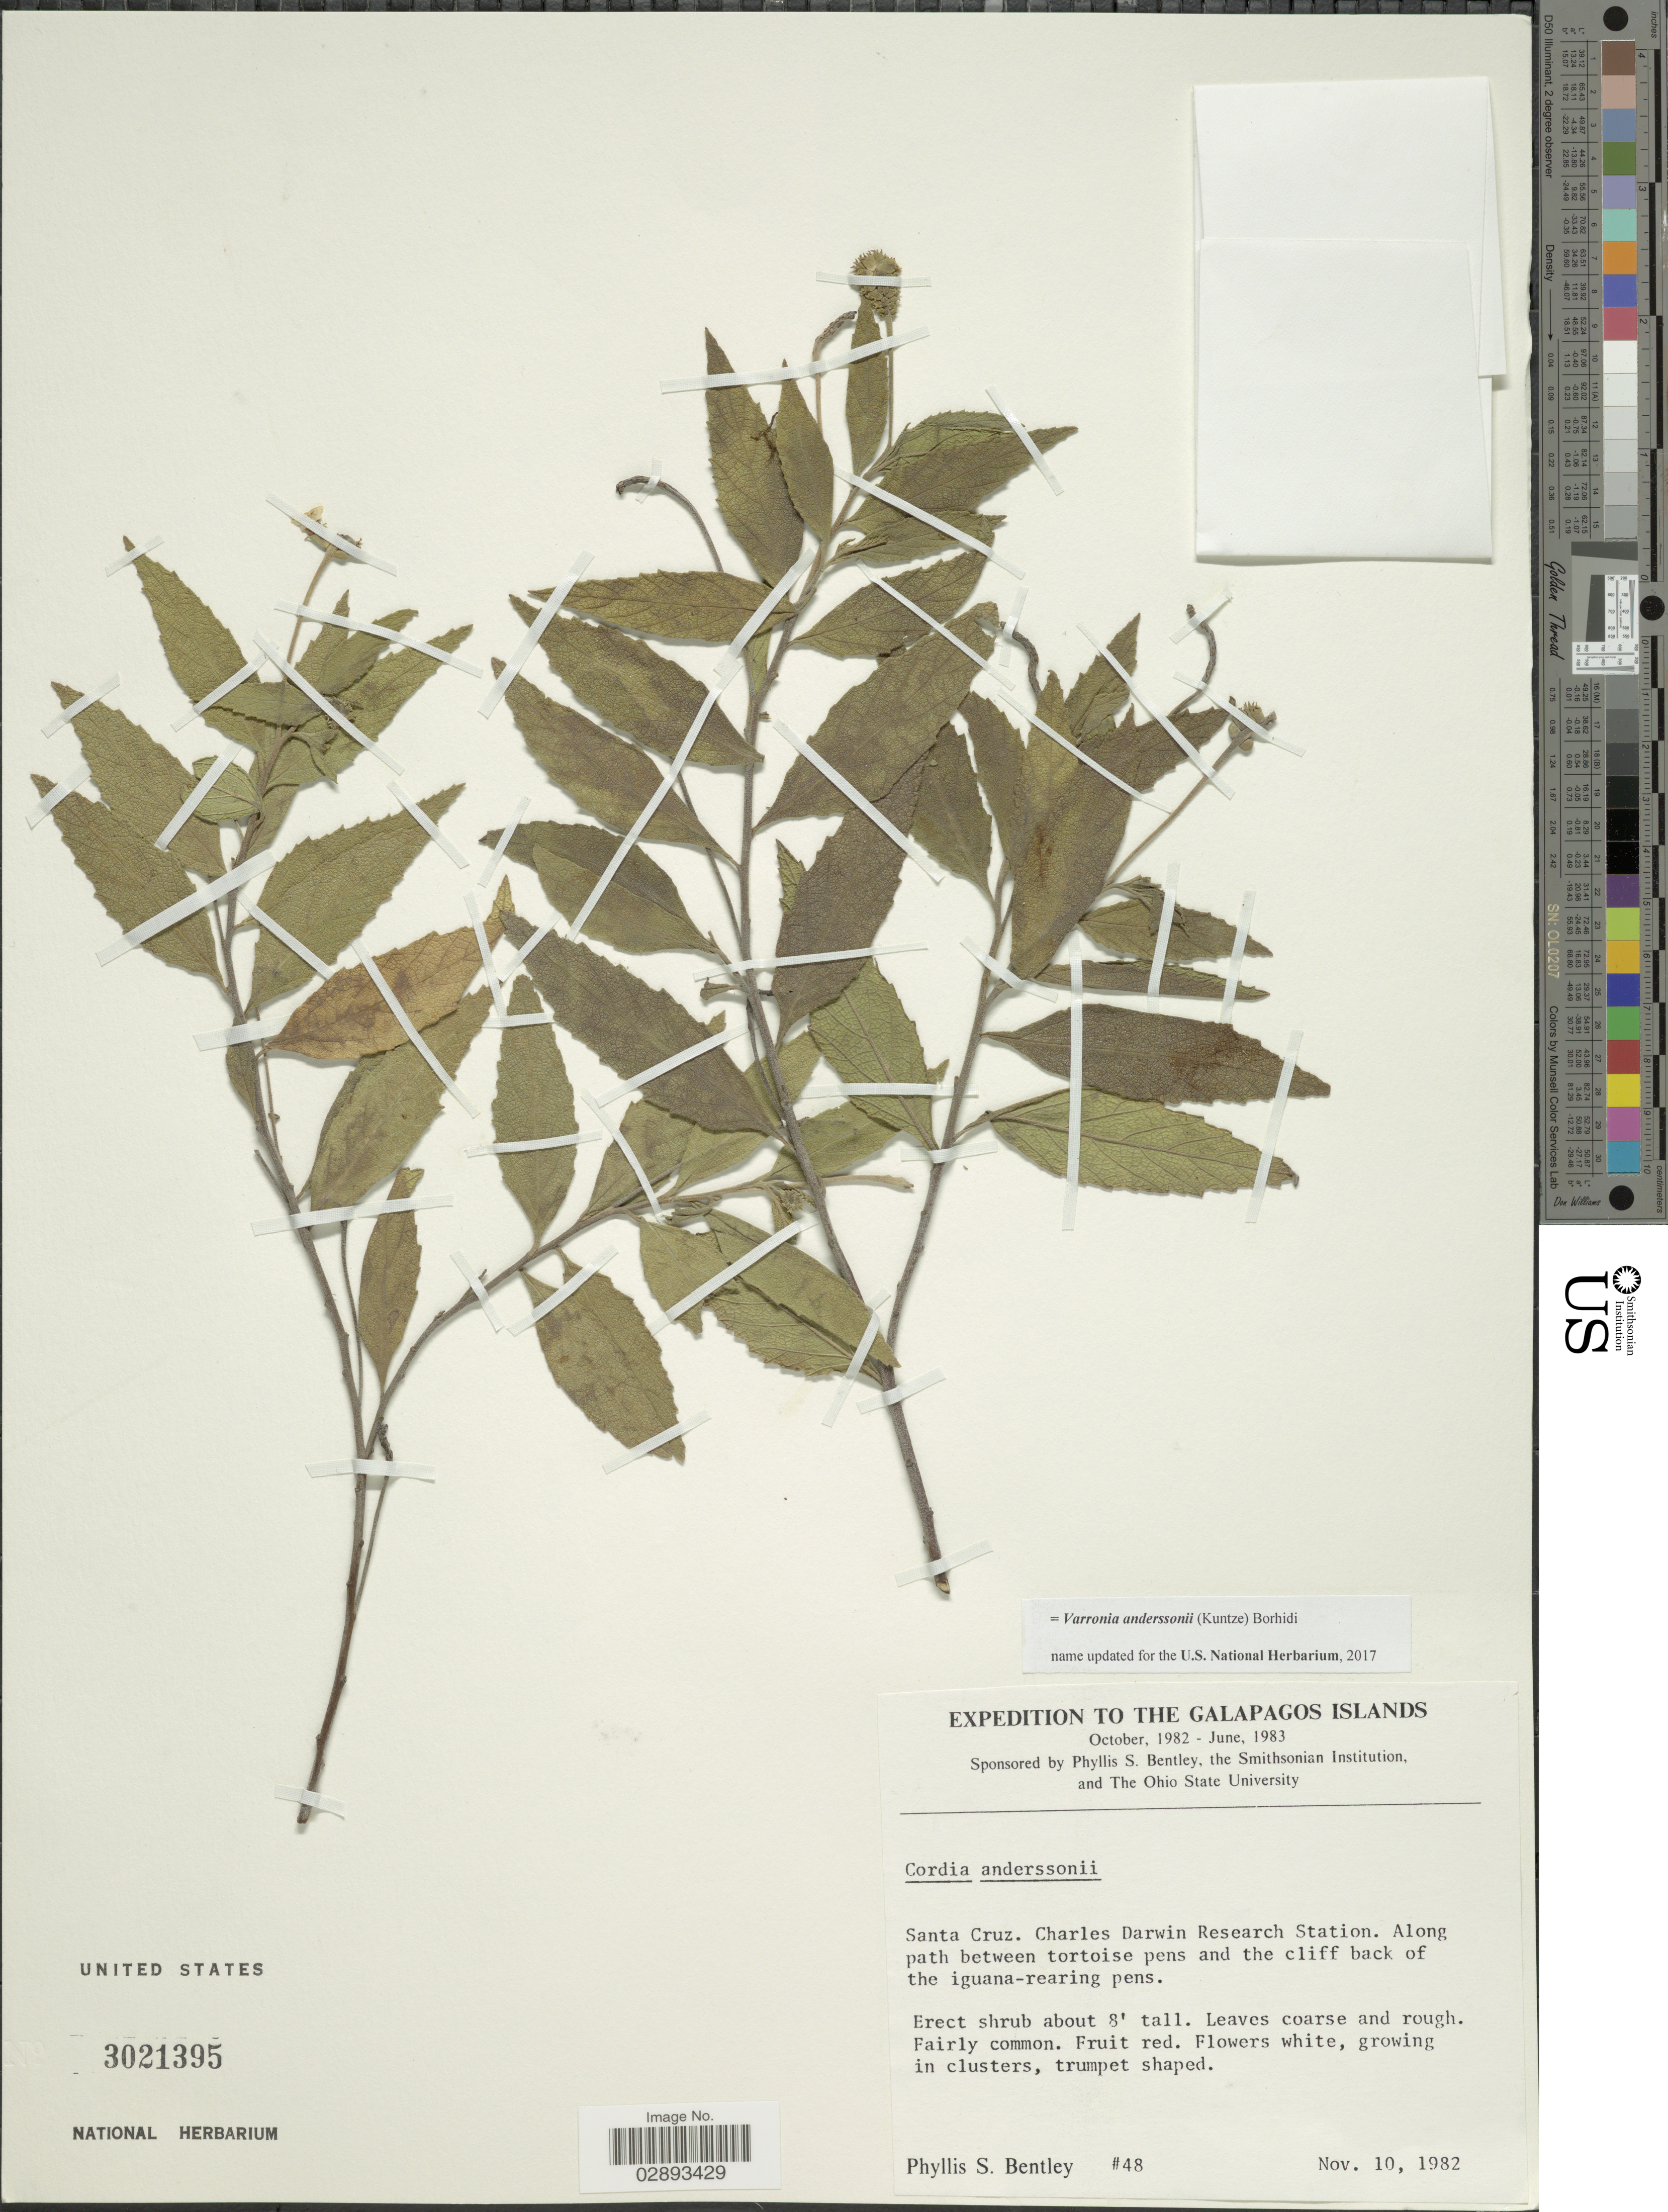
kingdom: Plantae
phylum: Tracheophyta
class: Magnoliopsida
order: Boraginales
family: Cordiaceae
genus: Varronia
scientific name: Varronia anderssonii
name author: (Kuntze) Borhidi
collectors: P. S. Bentley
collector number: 48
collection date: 1982-11-10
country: Ecuador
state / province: Colón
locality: The Galapagos Islands, Santa Cruz, Charles Darwin Research Station, Along path between tortoise pens nd the cliff back of the iguana-rearing pens.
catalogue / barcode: US 3021395